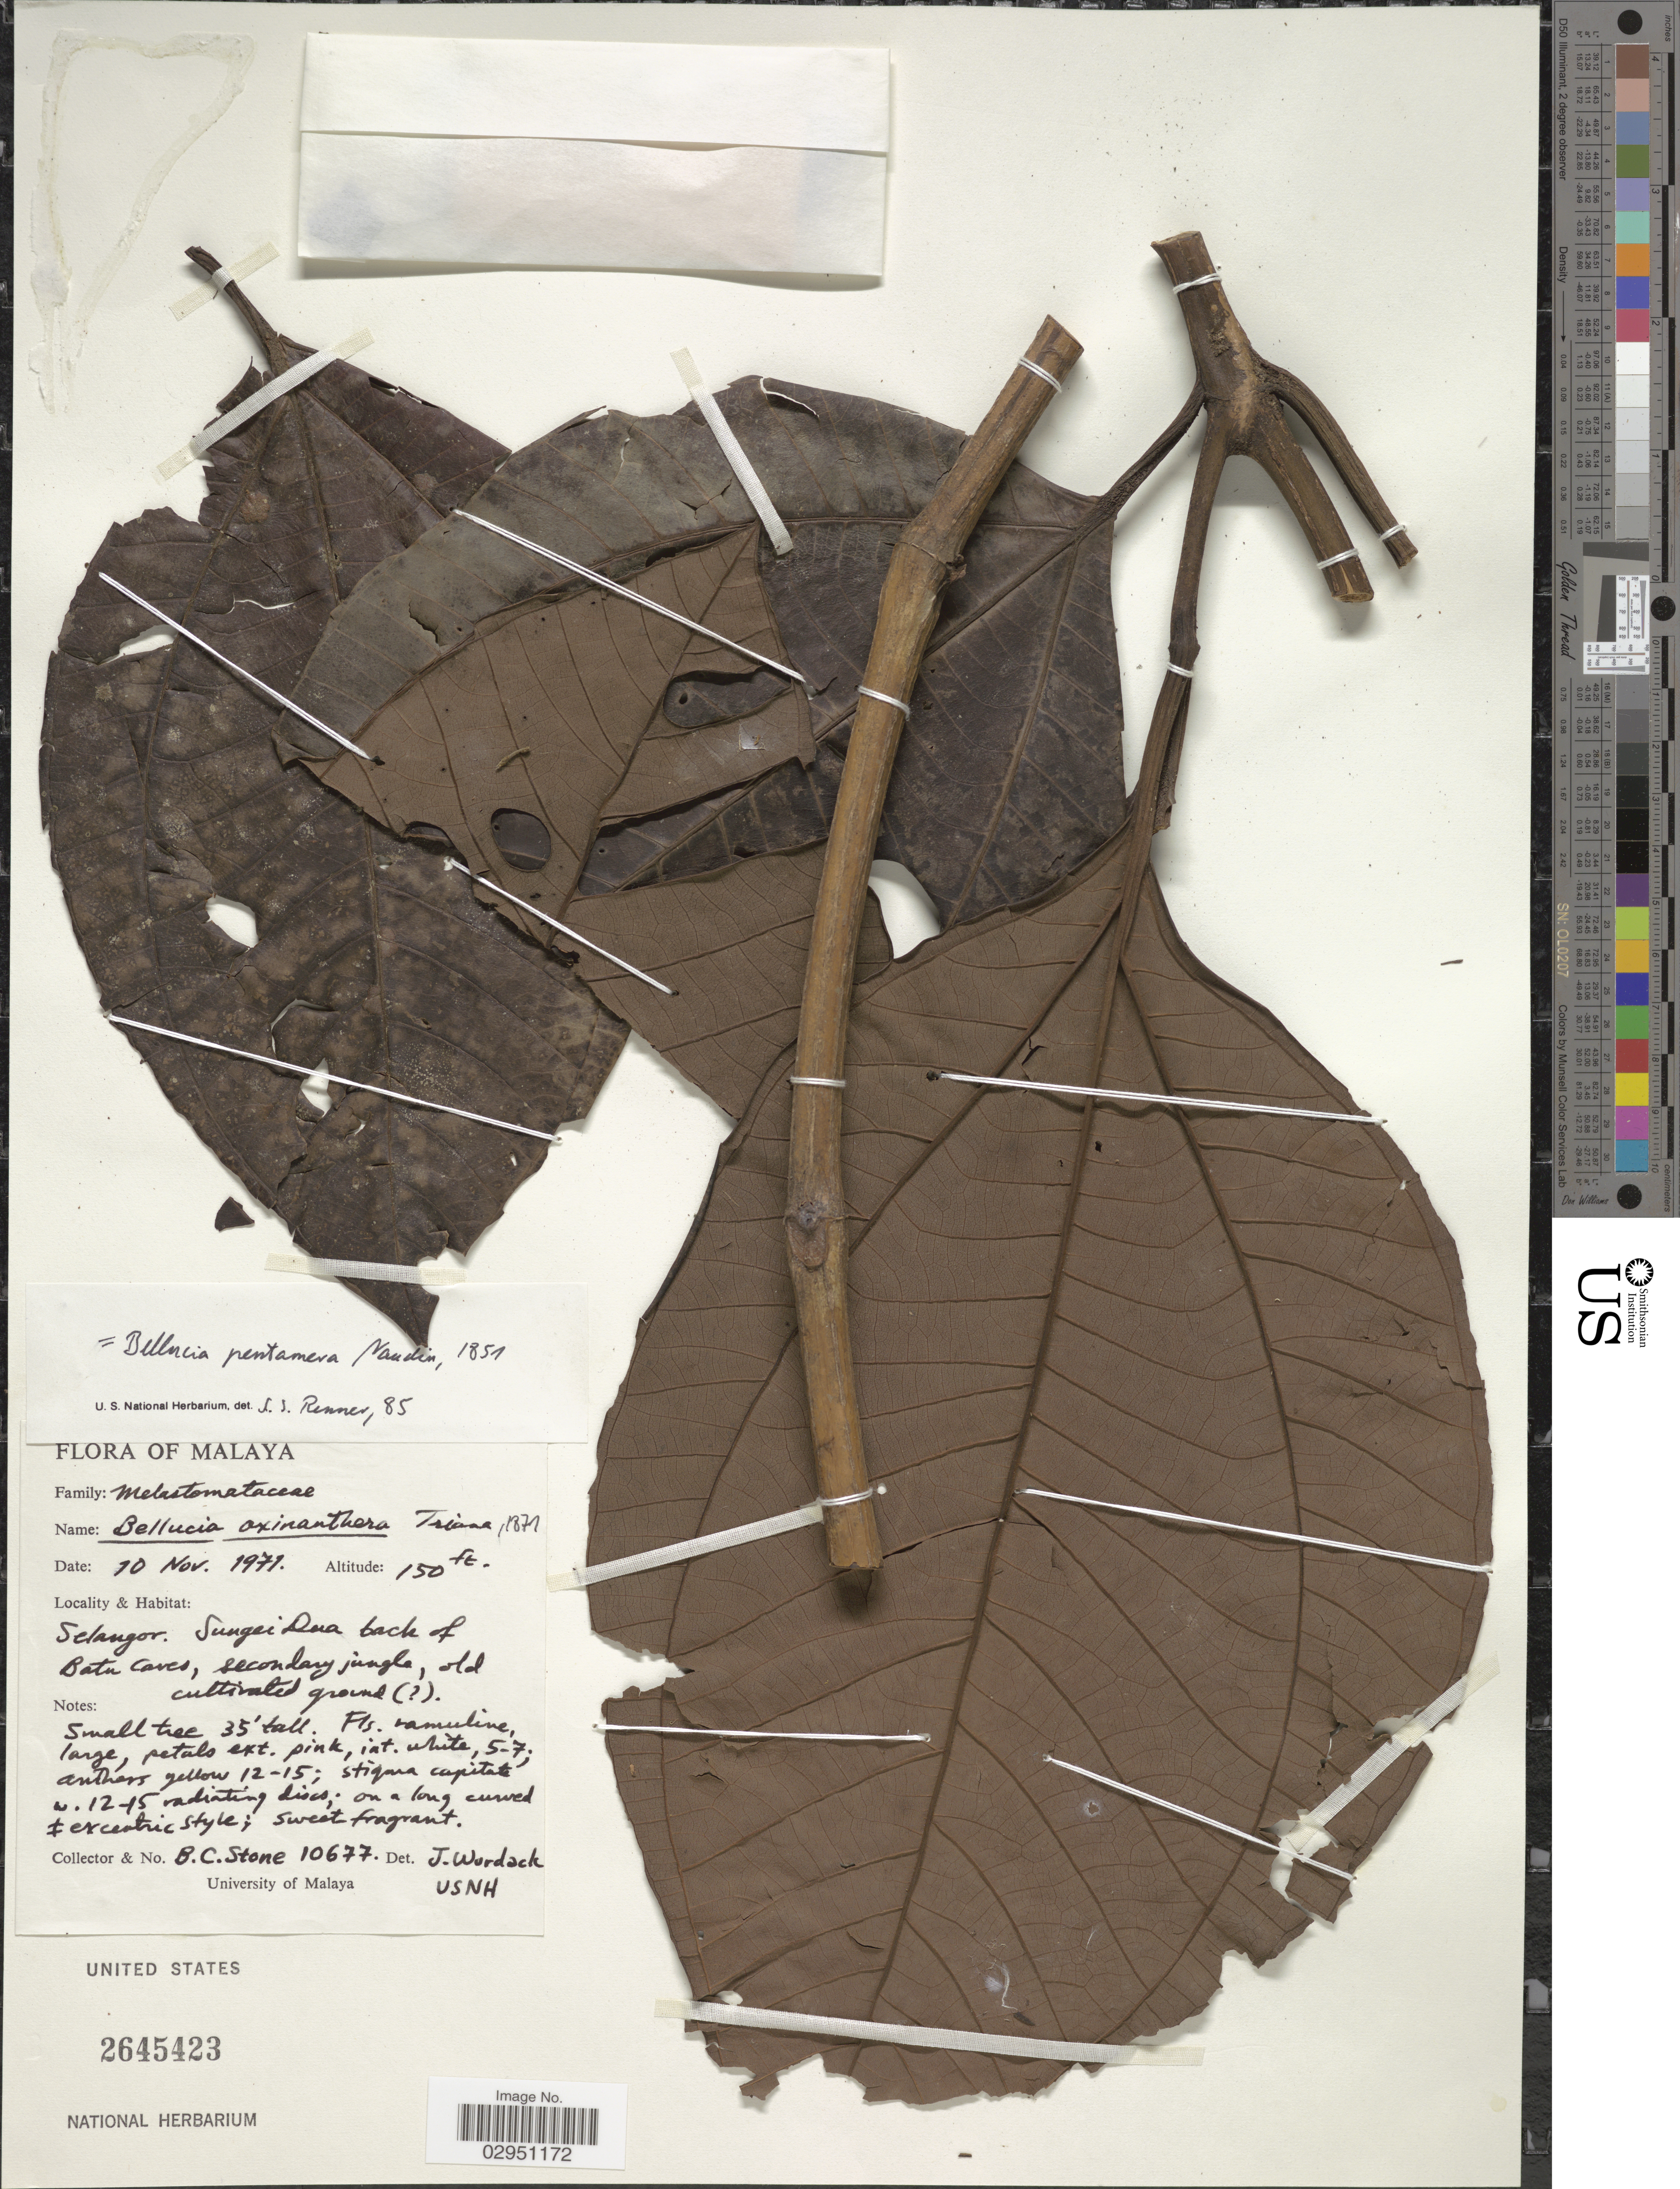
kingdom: Plantae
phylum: Tracheophyta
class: Magnoliopsida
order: Myrtales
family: Melastomataceae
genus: Bellucia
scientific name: Bellucia axinanthera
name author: Triana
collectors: B. C. Stone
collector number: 10677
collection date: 1971-11-10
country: Malaysia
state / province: Selangor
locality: Malaya. Sungai Dua back of Batu Caves.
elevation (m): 46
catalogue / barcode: US 2645423